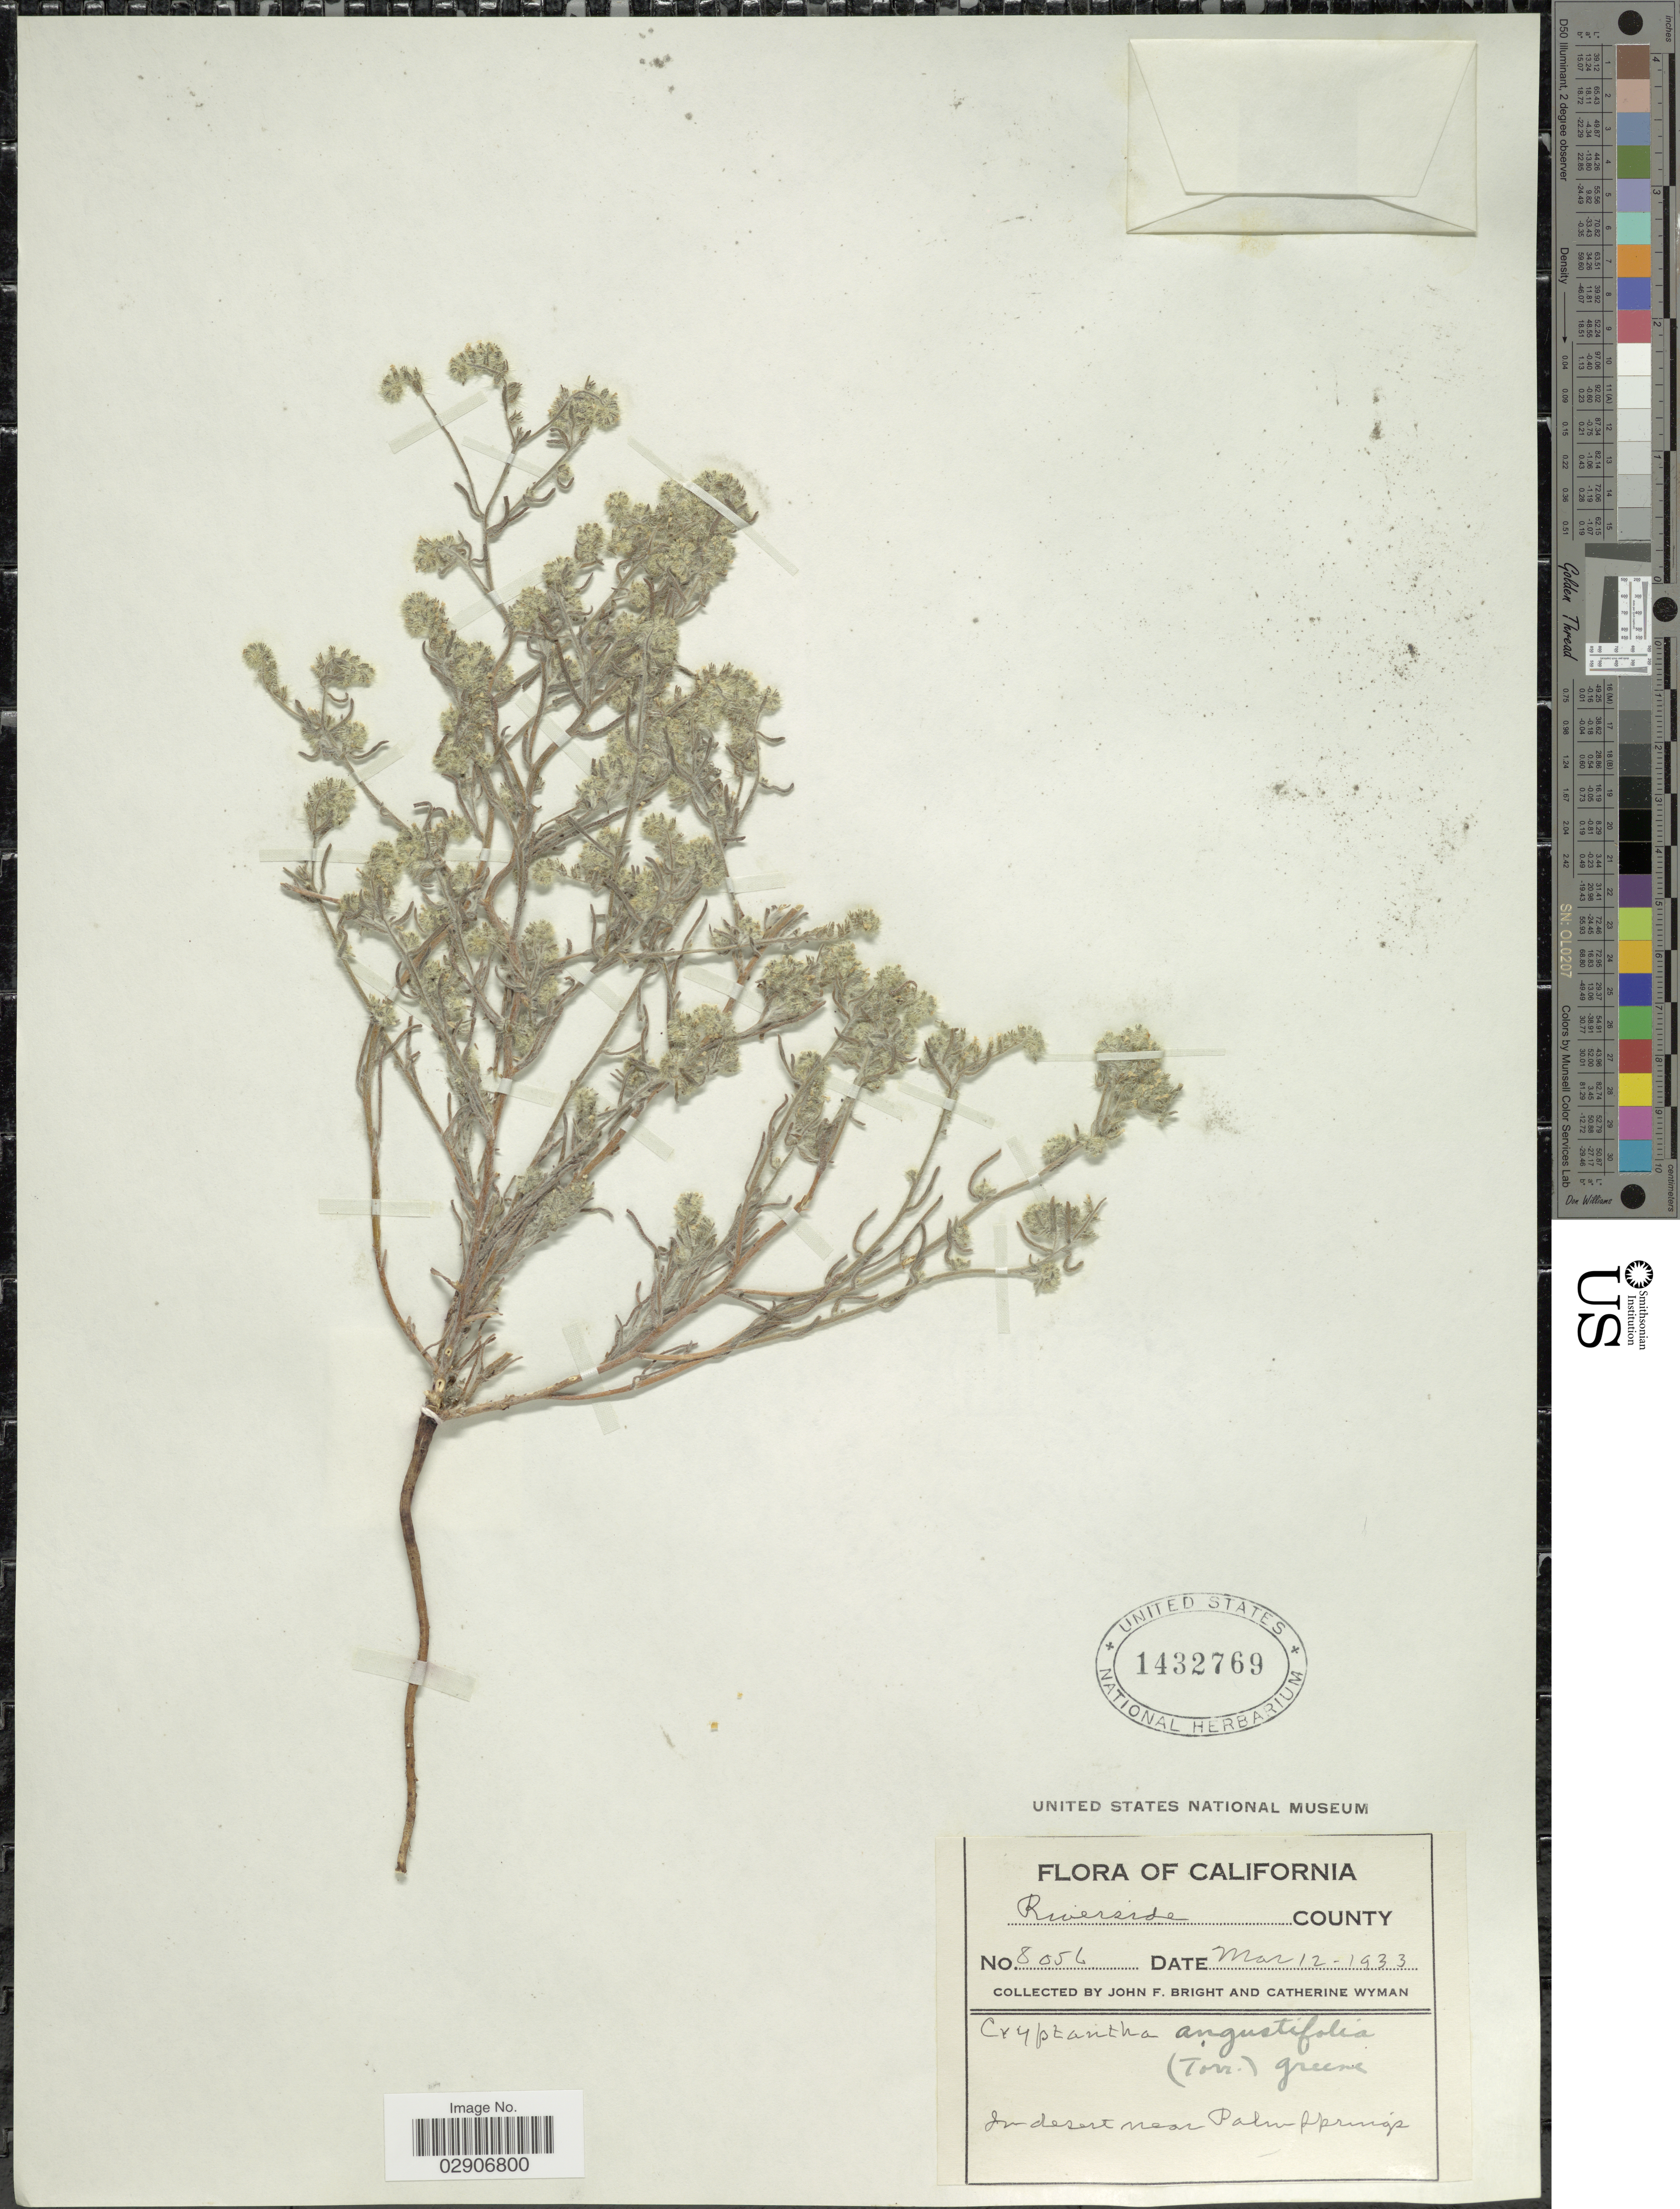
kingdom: Plantae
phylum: Tracheophyta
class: Magnoliopsida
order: Boraginales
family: Boraginaceae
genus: Cryptantha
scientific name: Cryptantha angustifolia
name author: (Torr.) Greene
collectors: J. Bright & C. Wyman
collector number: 8056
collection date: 1933-03-12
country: United States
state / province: California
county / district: Riverside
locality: Riverside County. In desert near Palm Springs.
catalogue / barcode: US 1432769